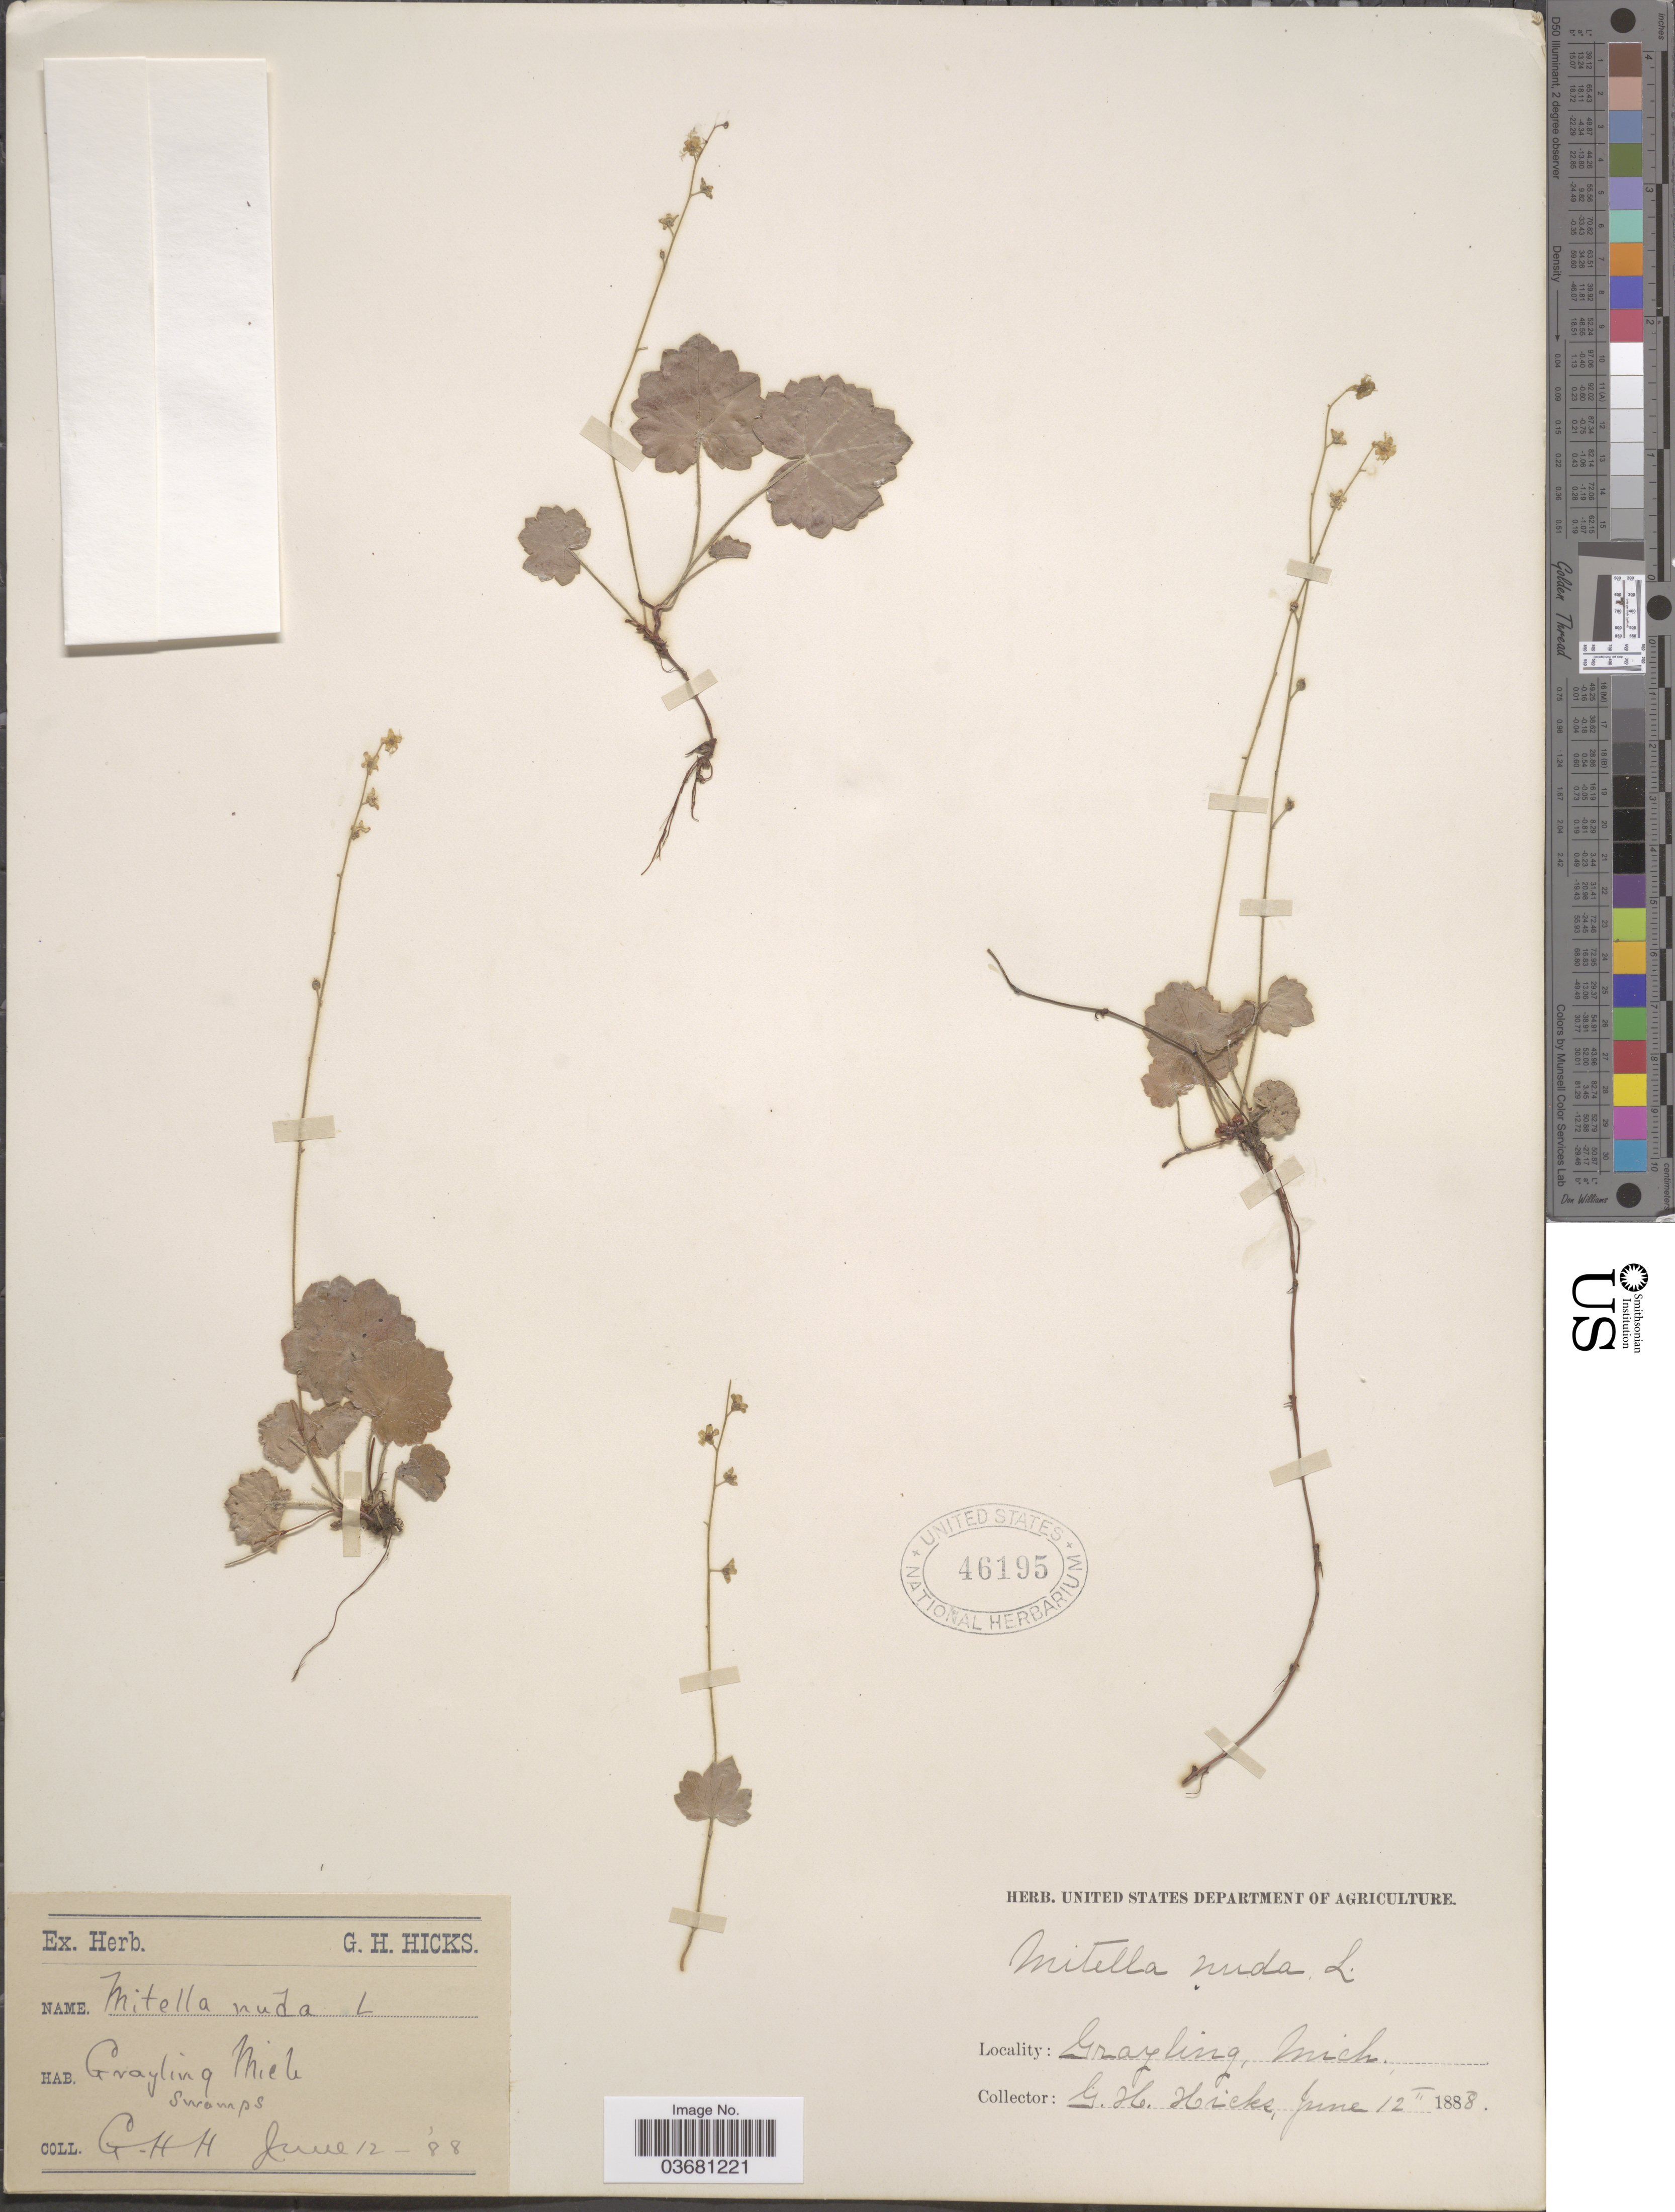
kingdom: Plantae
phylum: Tracheophyta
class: Magnoliopsida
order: Saxifragales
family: Saxifragaceae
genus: Mitella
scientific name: Mitella nuda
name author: L.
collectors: G. Hicks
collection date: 1888-06-12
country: United States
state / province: Michigan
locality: Grayling. Swamps.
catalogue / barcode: US 46195